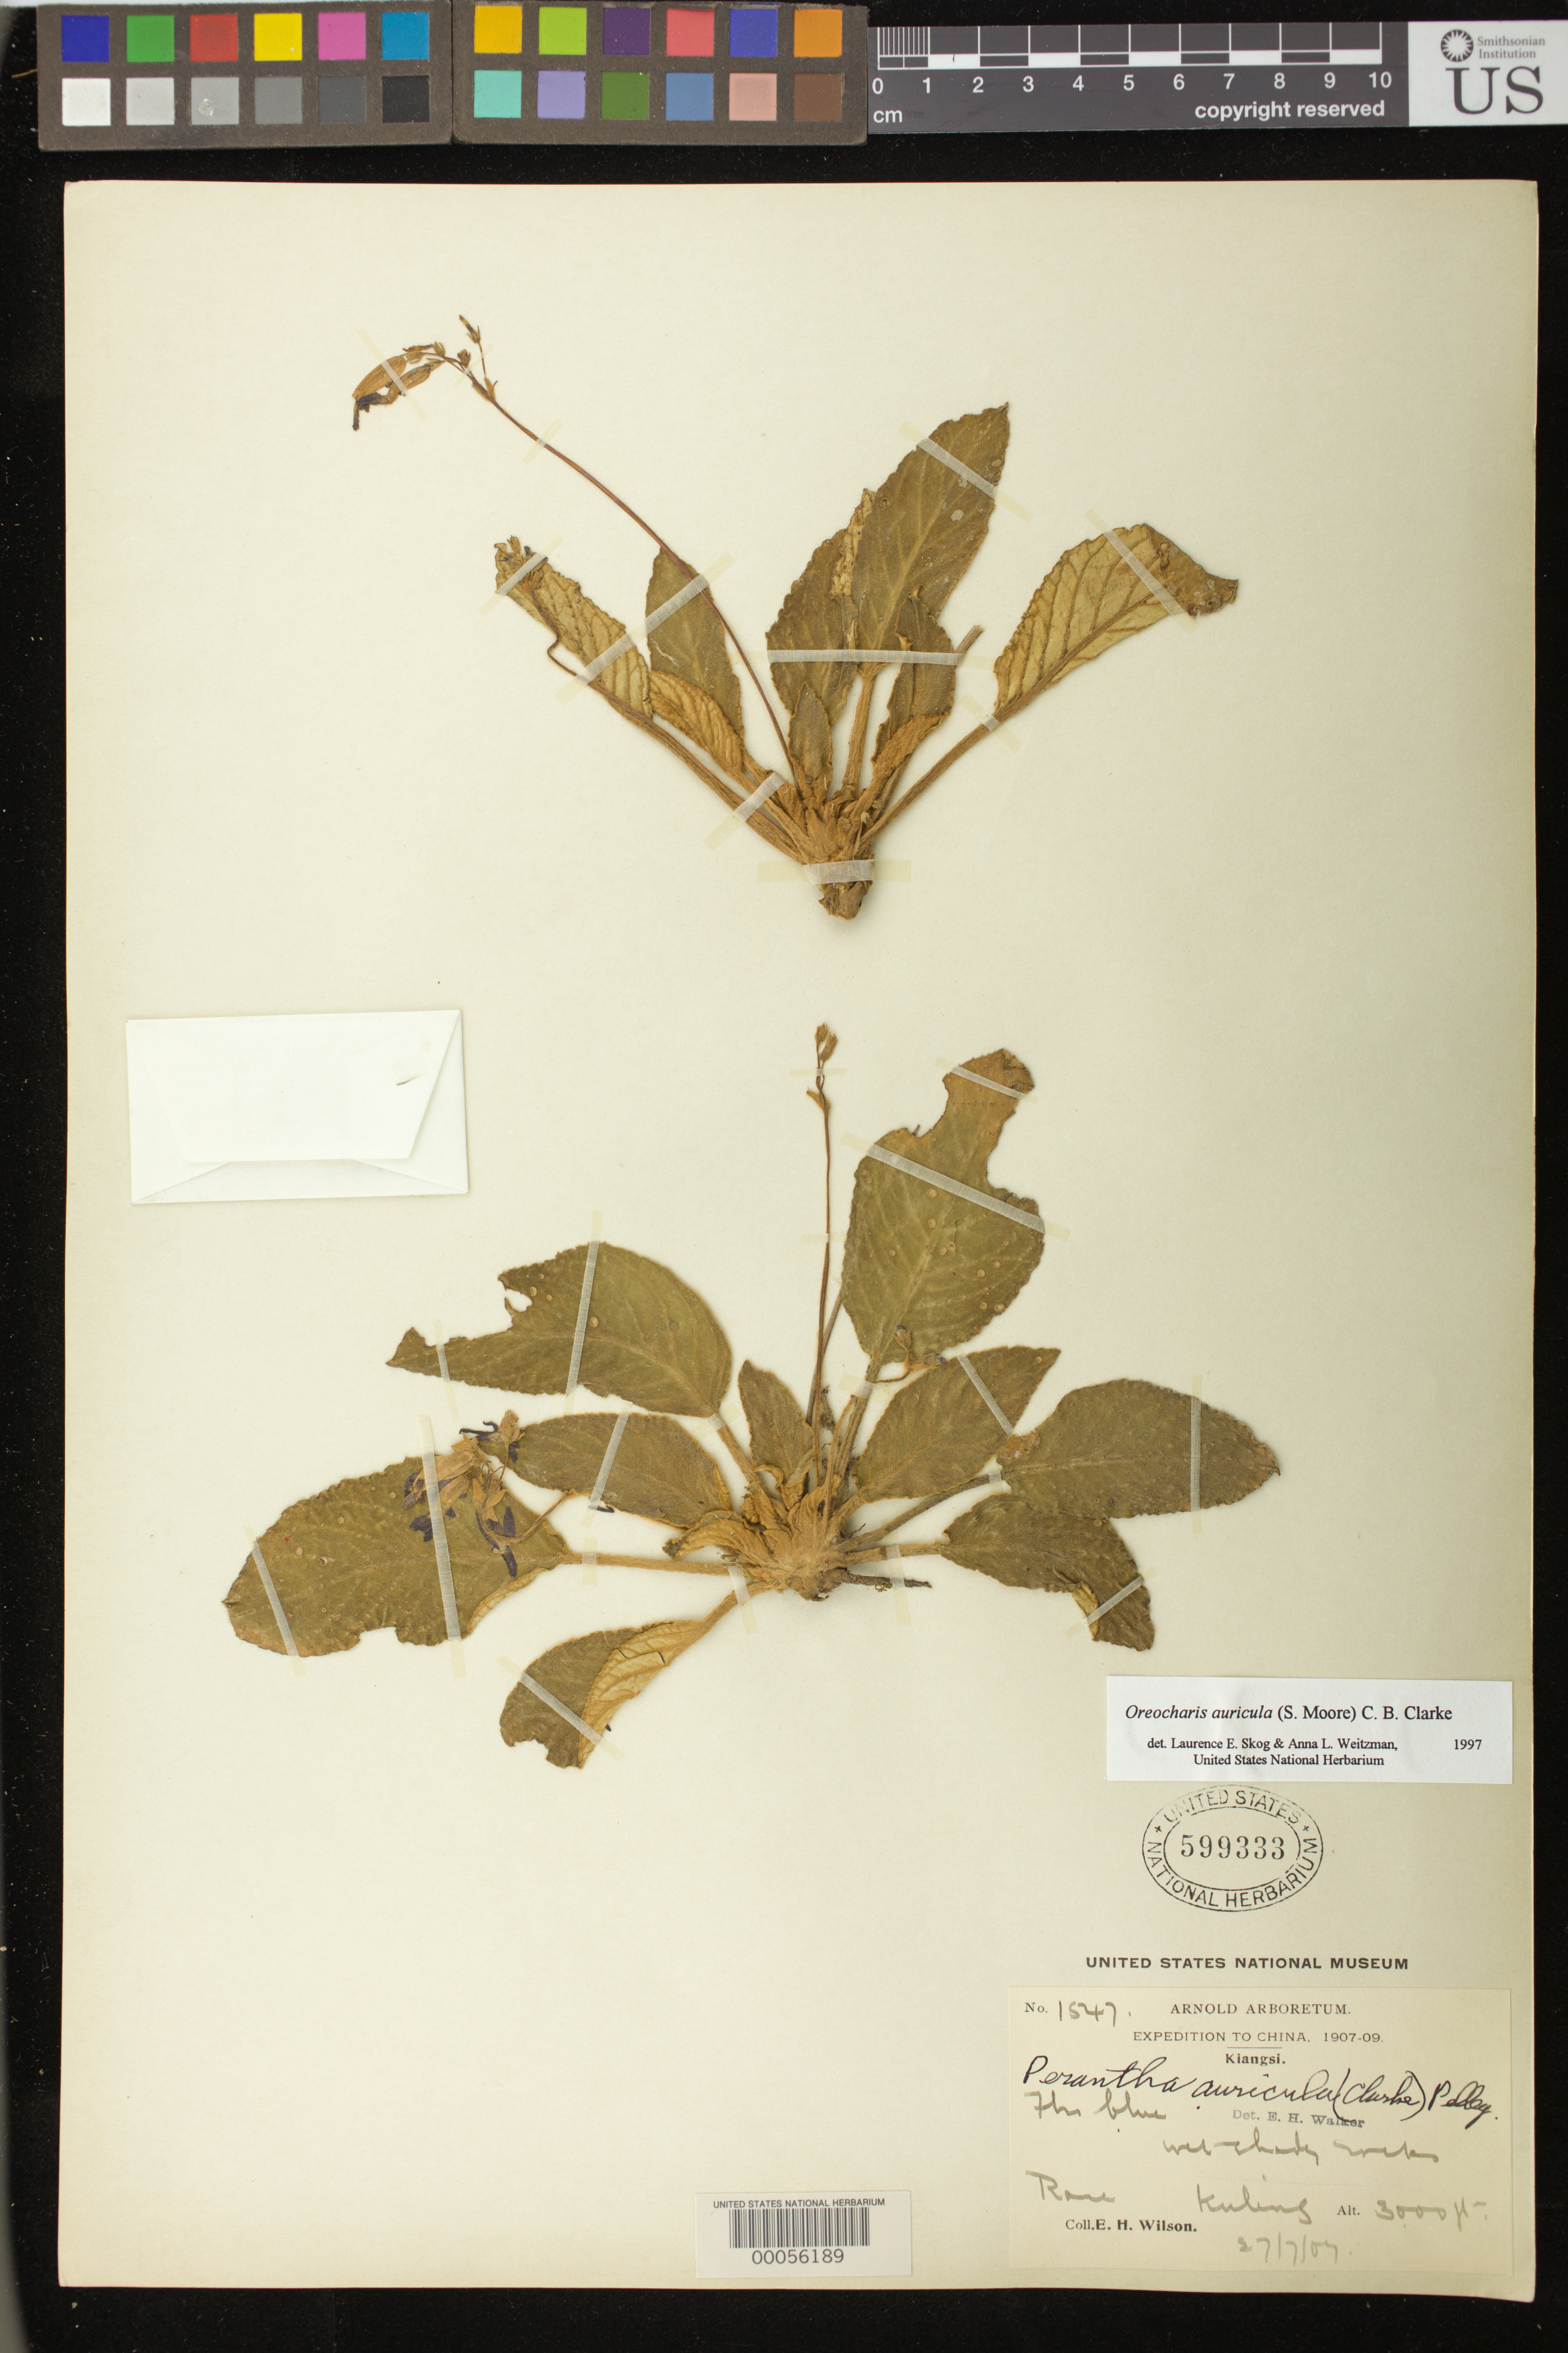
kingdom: Plantae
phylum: Tracheophyta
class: Magnoliopsida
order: Lamiales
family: Gesneriaceae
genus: Oreocharis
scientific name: Oreocharis auricula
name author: (S. Moore) C.B. Clarke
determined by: Walker, E. H.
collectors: E. H. Wilson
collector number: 1547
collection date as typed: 27 Jul 1907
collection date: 1907-07-27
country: China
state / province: Jiangxi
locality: Kuling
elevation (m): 914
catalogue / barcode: US 599333